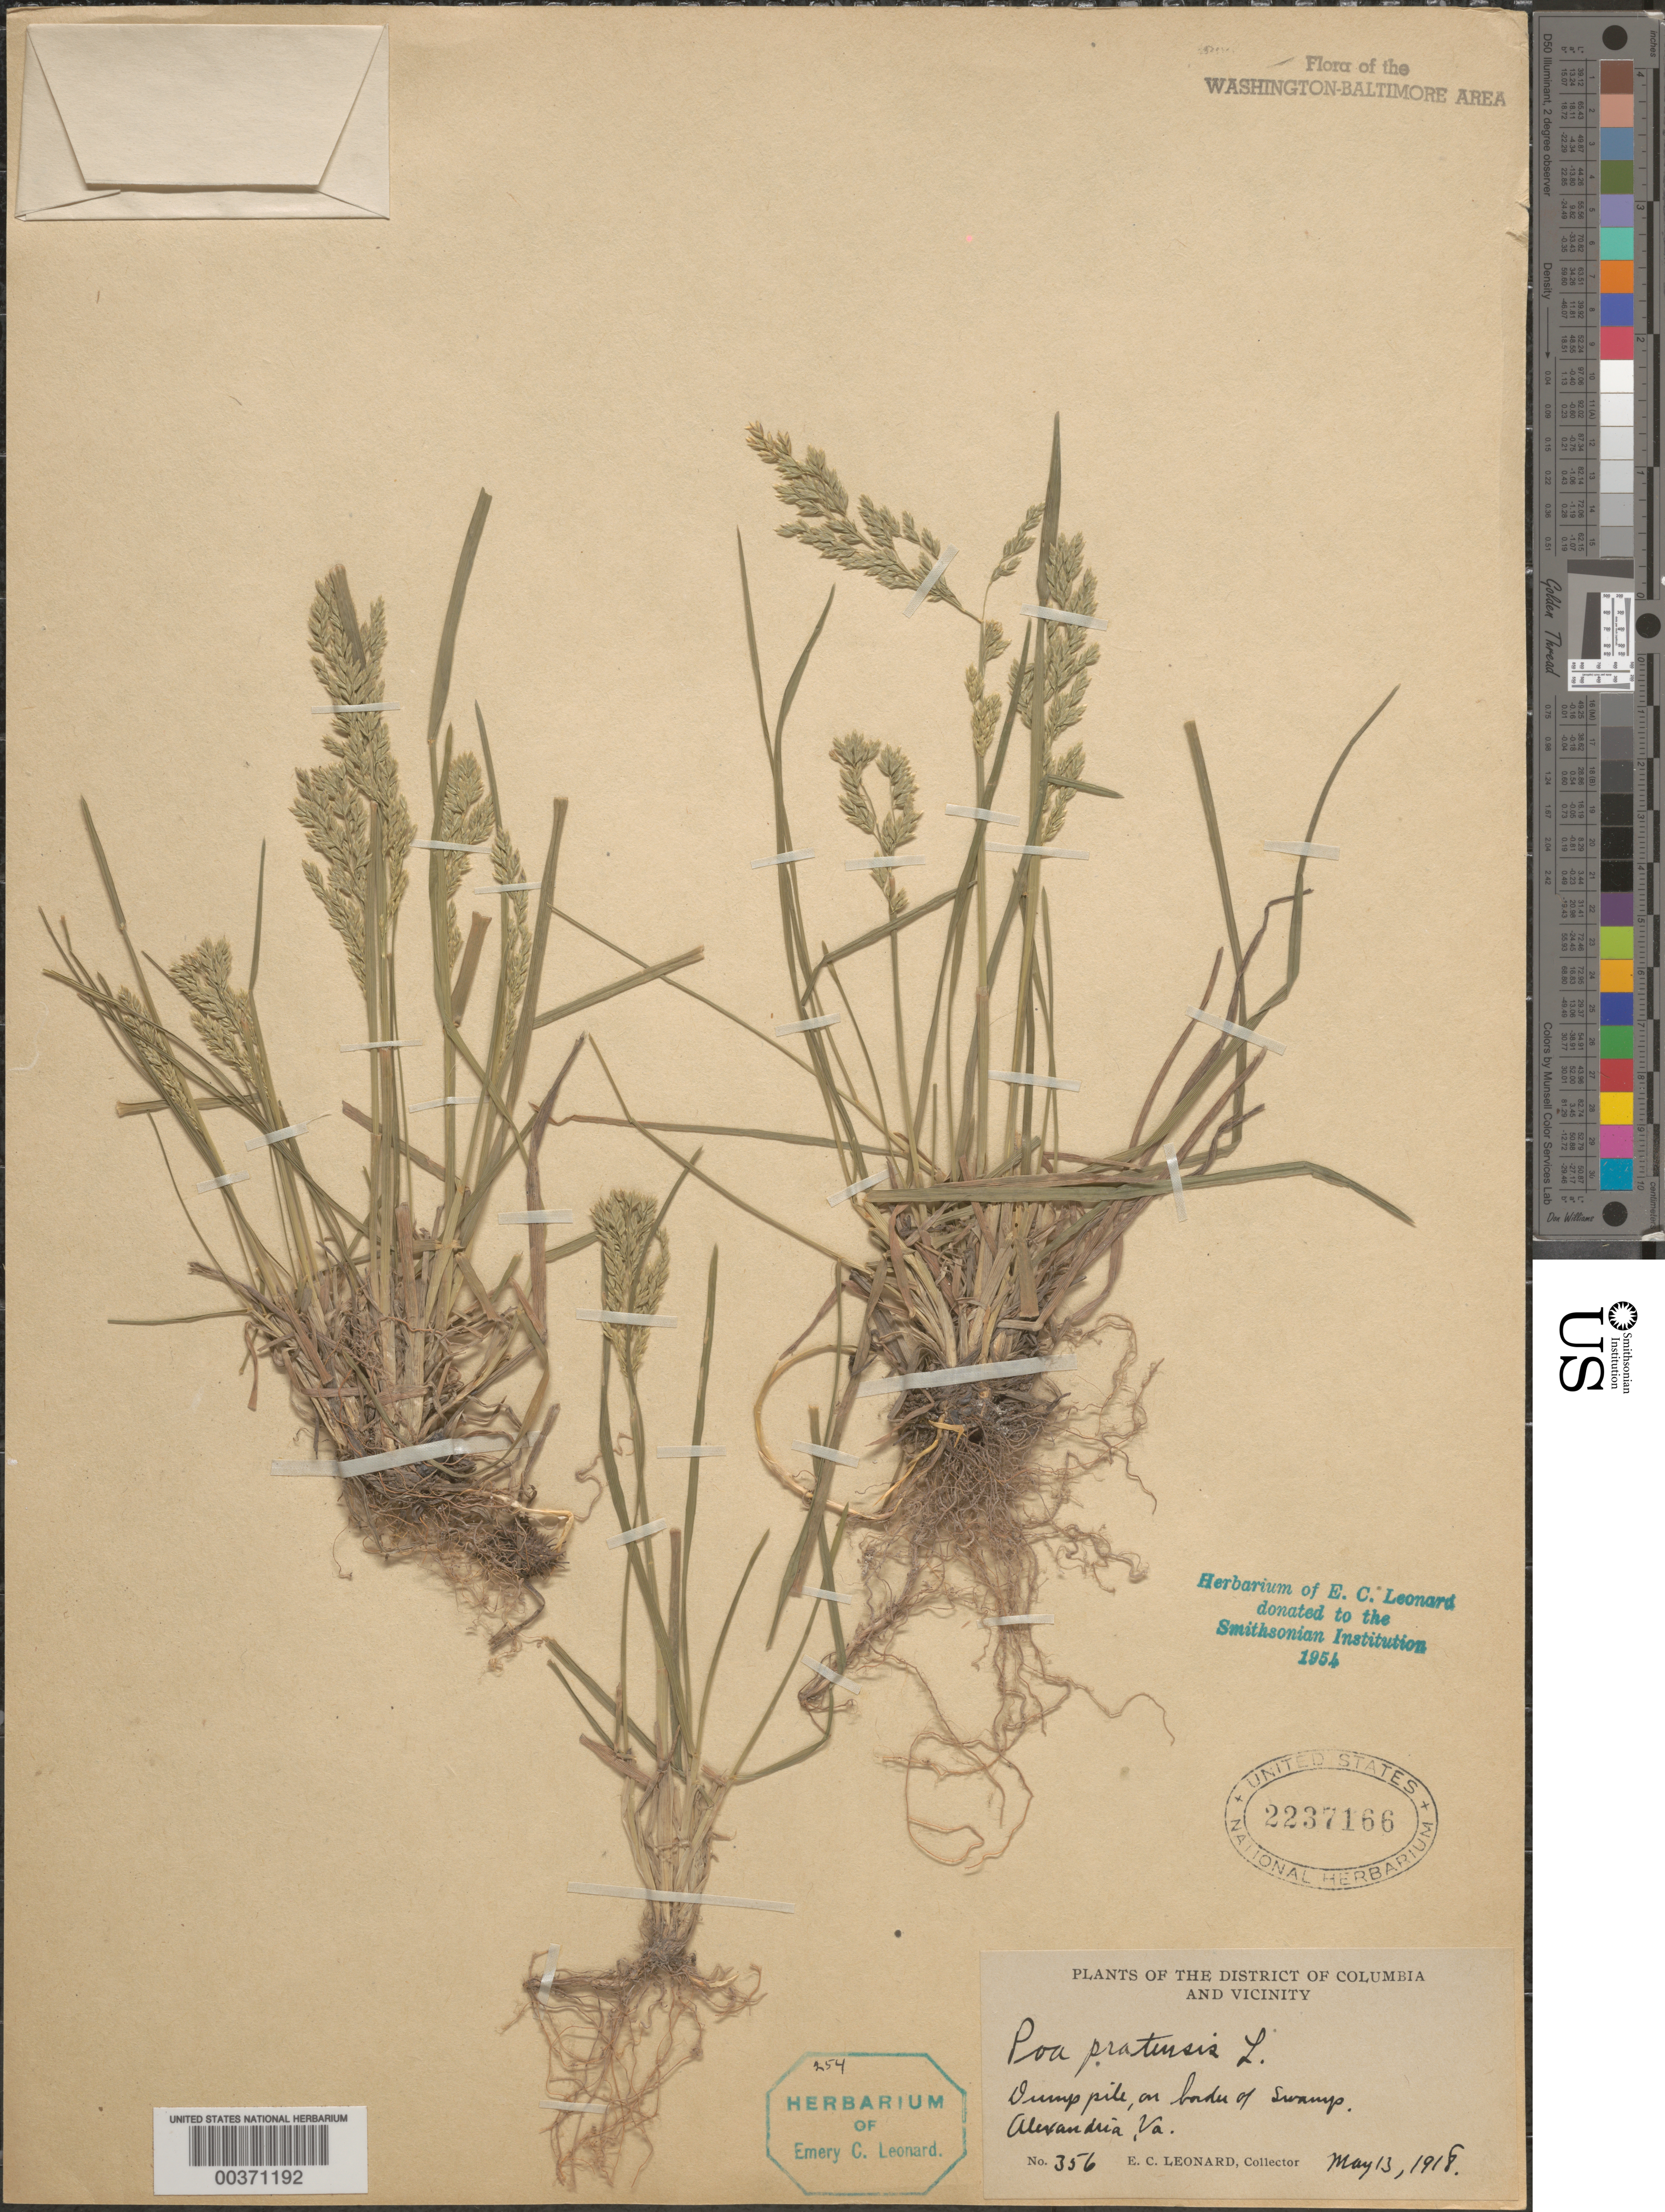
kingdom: Plantae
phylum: Tracheophyta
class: Liliopsida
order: Poales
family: Poaceae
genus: Poa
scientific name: Poa pratensis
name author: L.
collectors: E. C. Leonard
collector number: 356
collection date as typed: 13 May 1918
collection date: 1918-05-13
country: United States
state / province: Virginia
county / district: City of Alexandria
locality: Alexandria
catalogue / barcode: US 2237166